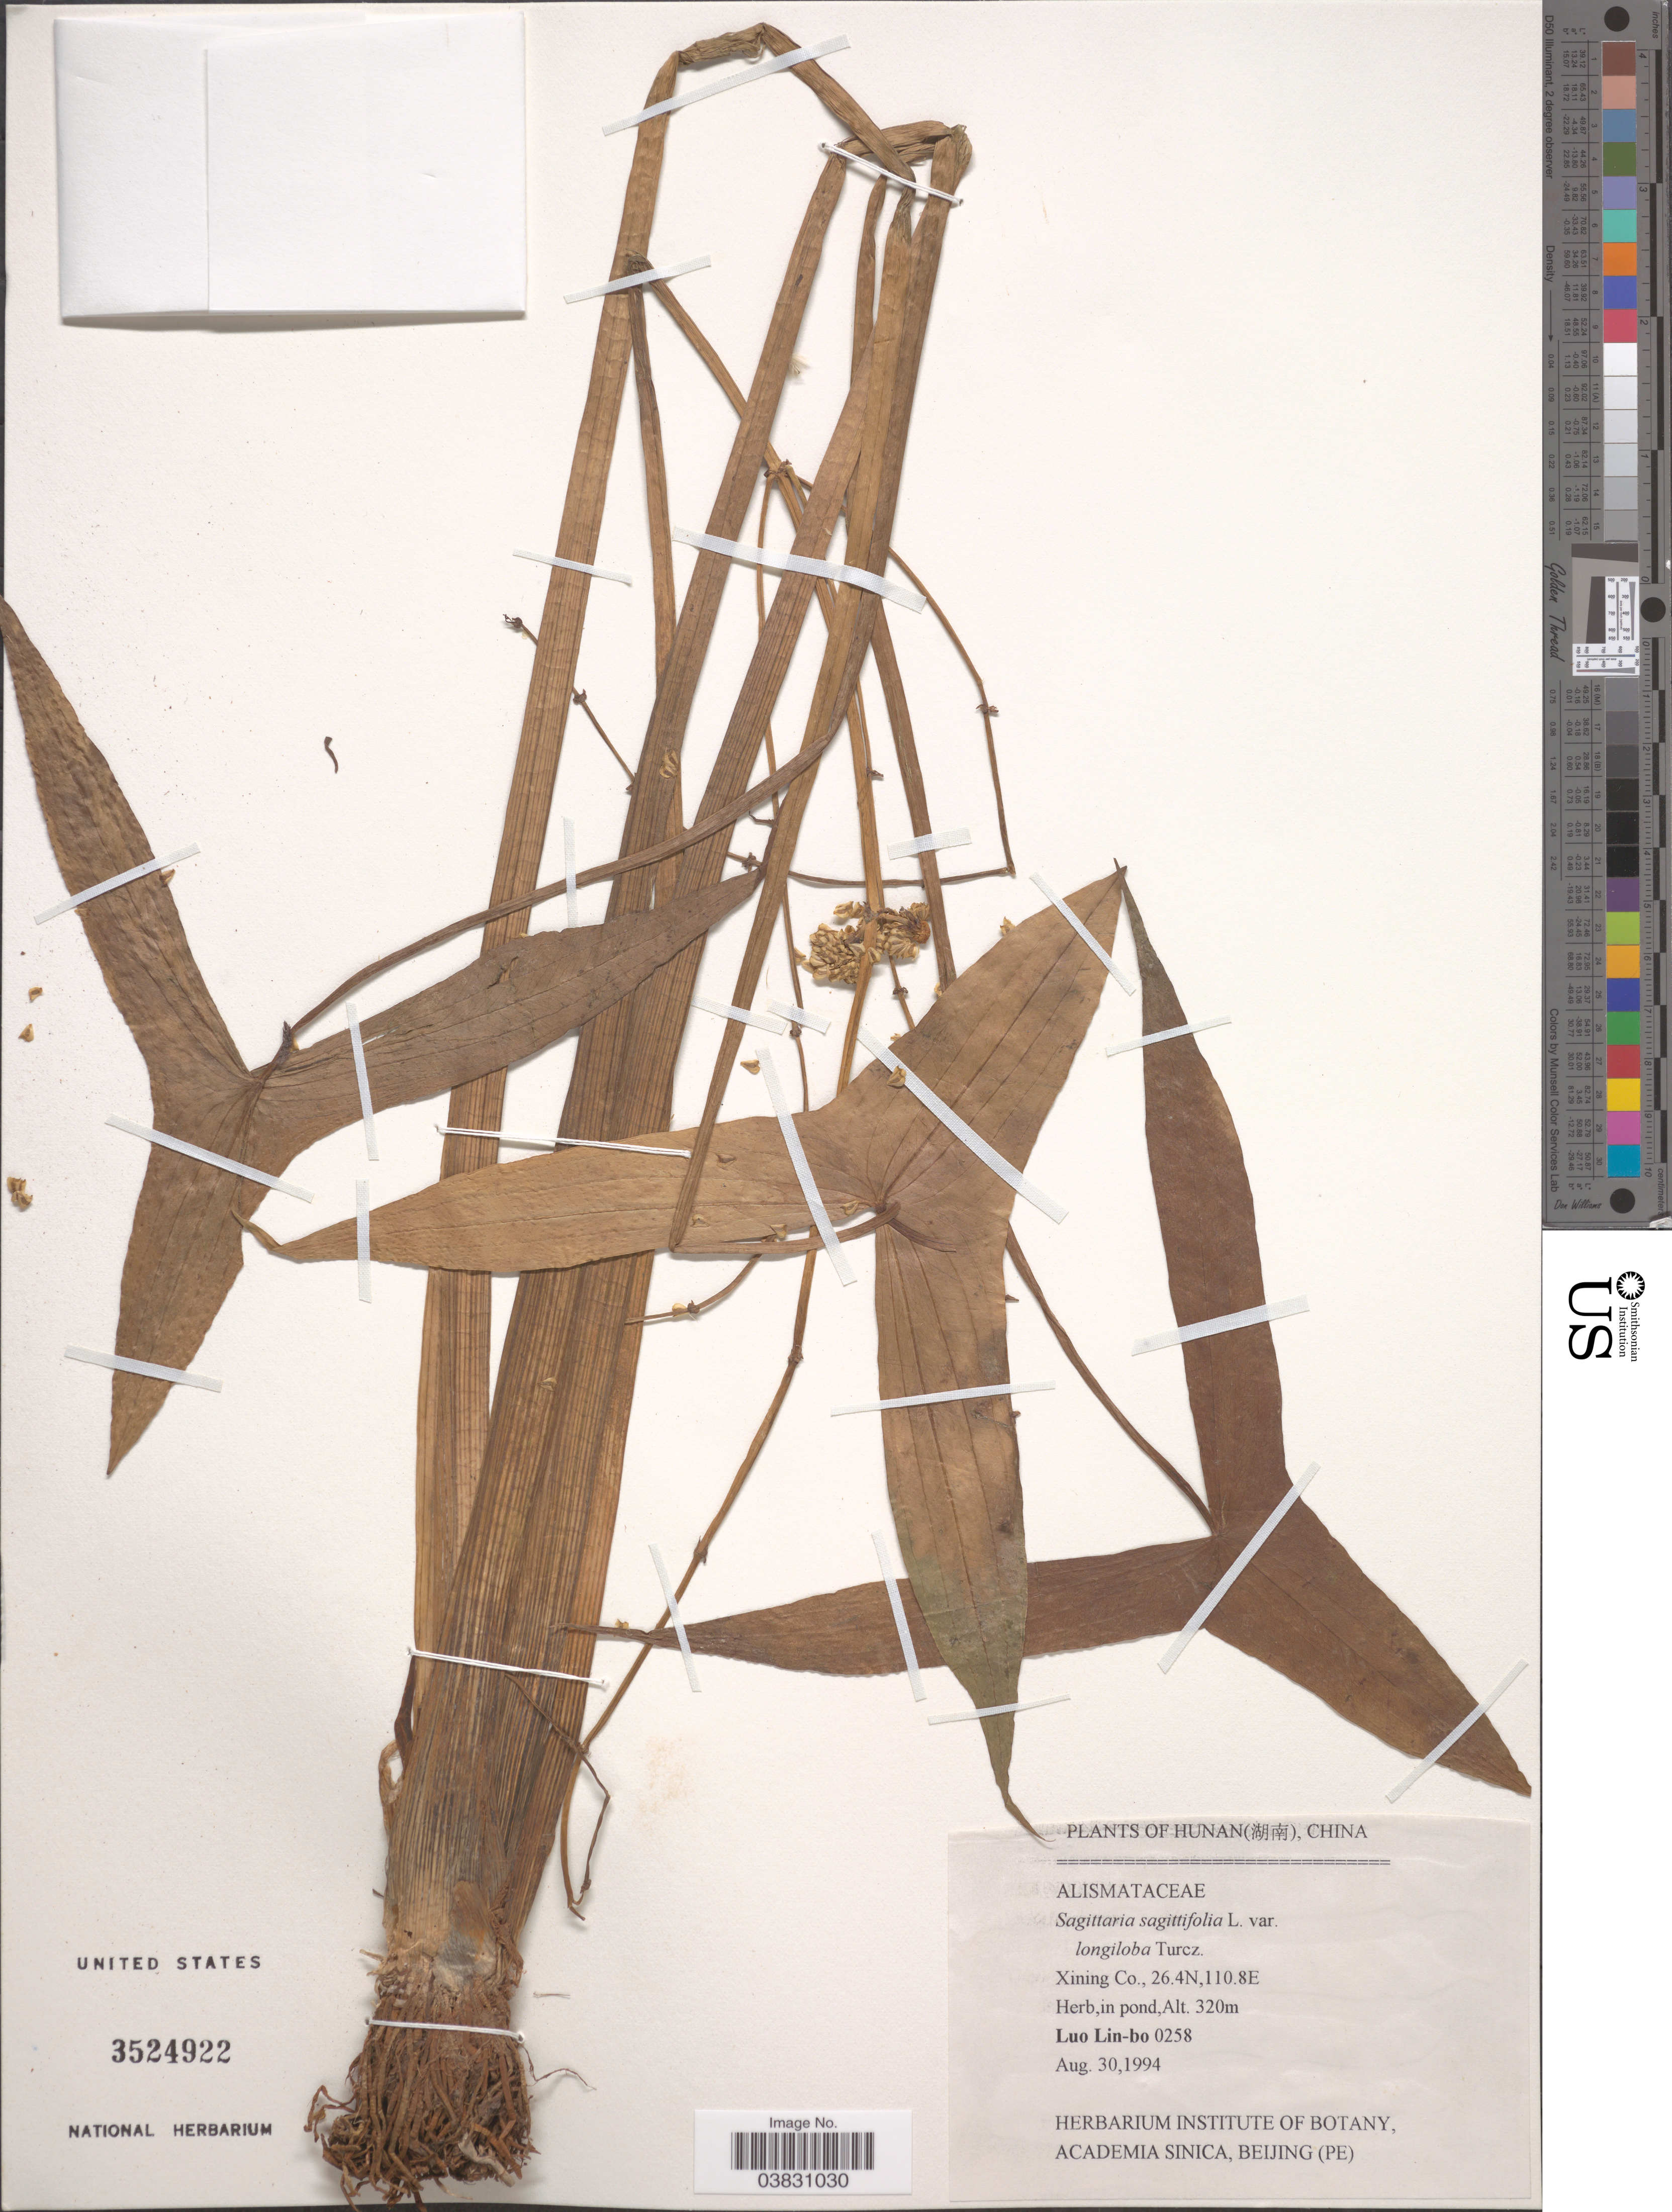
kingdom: Plantae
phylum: Tracheophyta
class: Liliopsida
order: Alismatales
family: Alismataceae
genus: Sagittaria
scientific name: Sagittaria sagittifolia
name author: L.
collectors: L. Lin-bo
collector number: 0258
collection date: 1994-08-30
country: China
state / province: Hunan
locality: Xining Co.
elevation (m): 320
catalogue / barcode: US 3524922